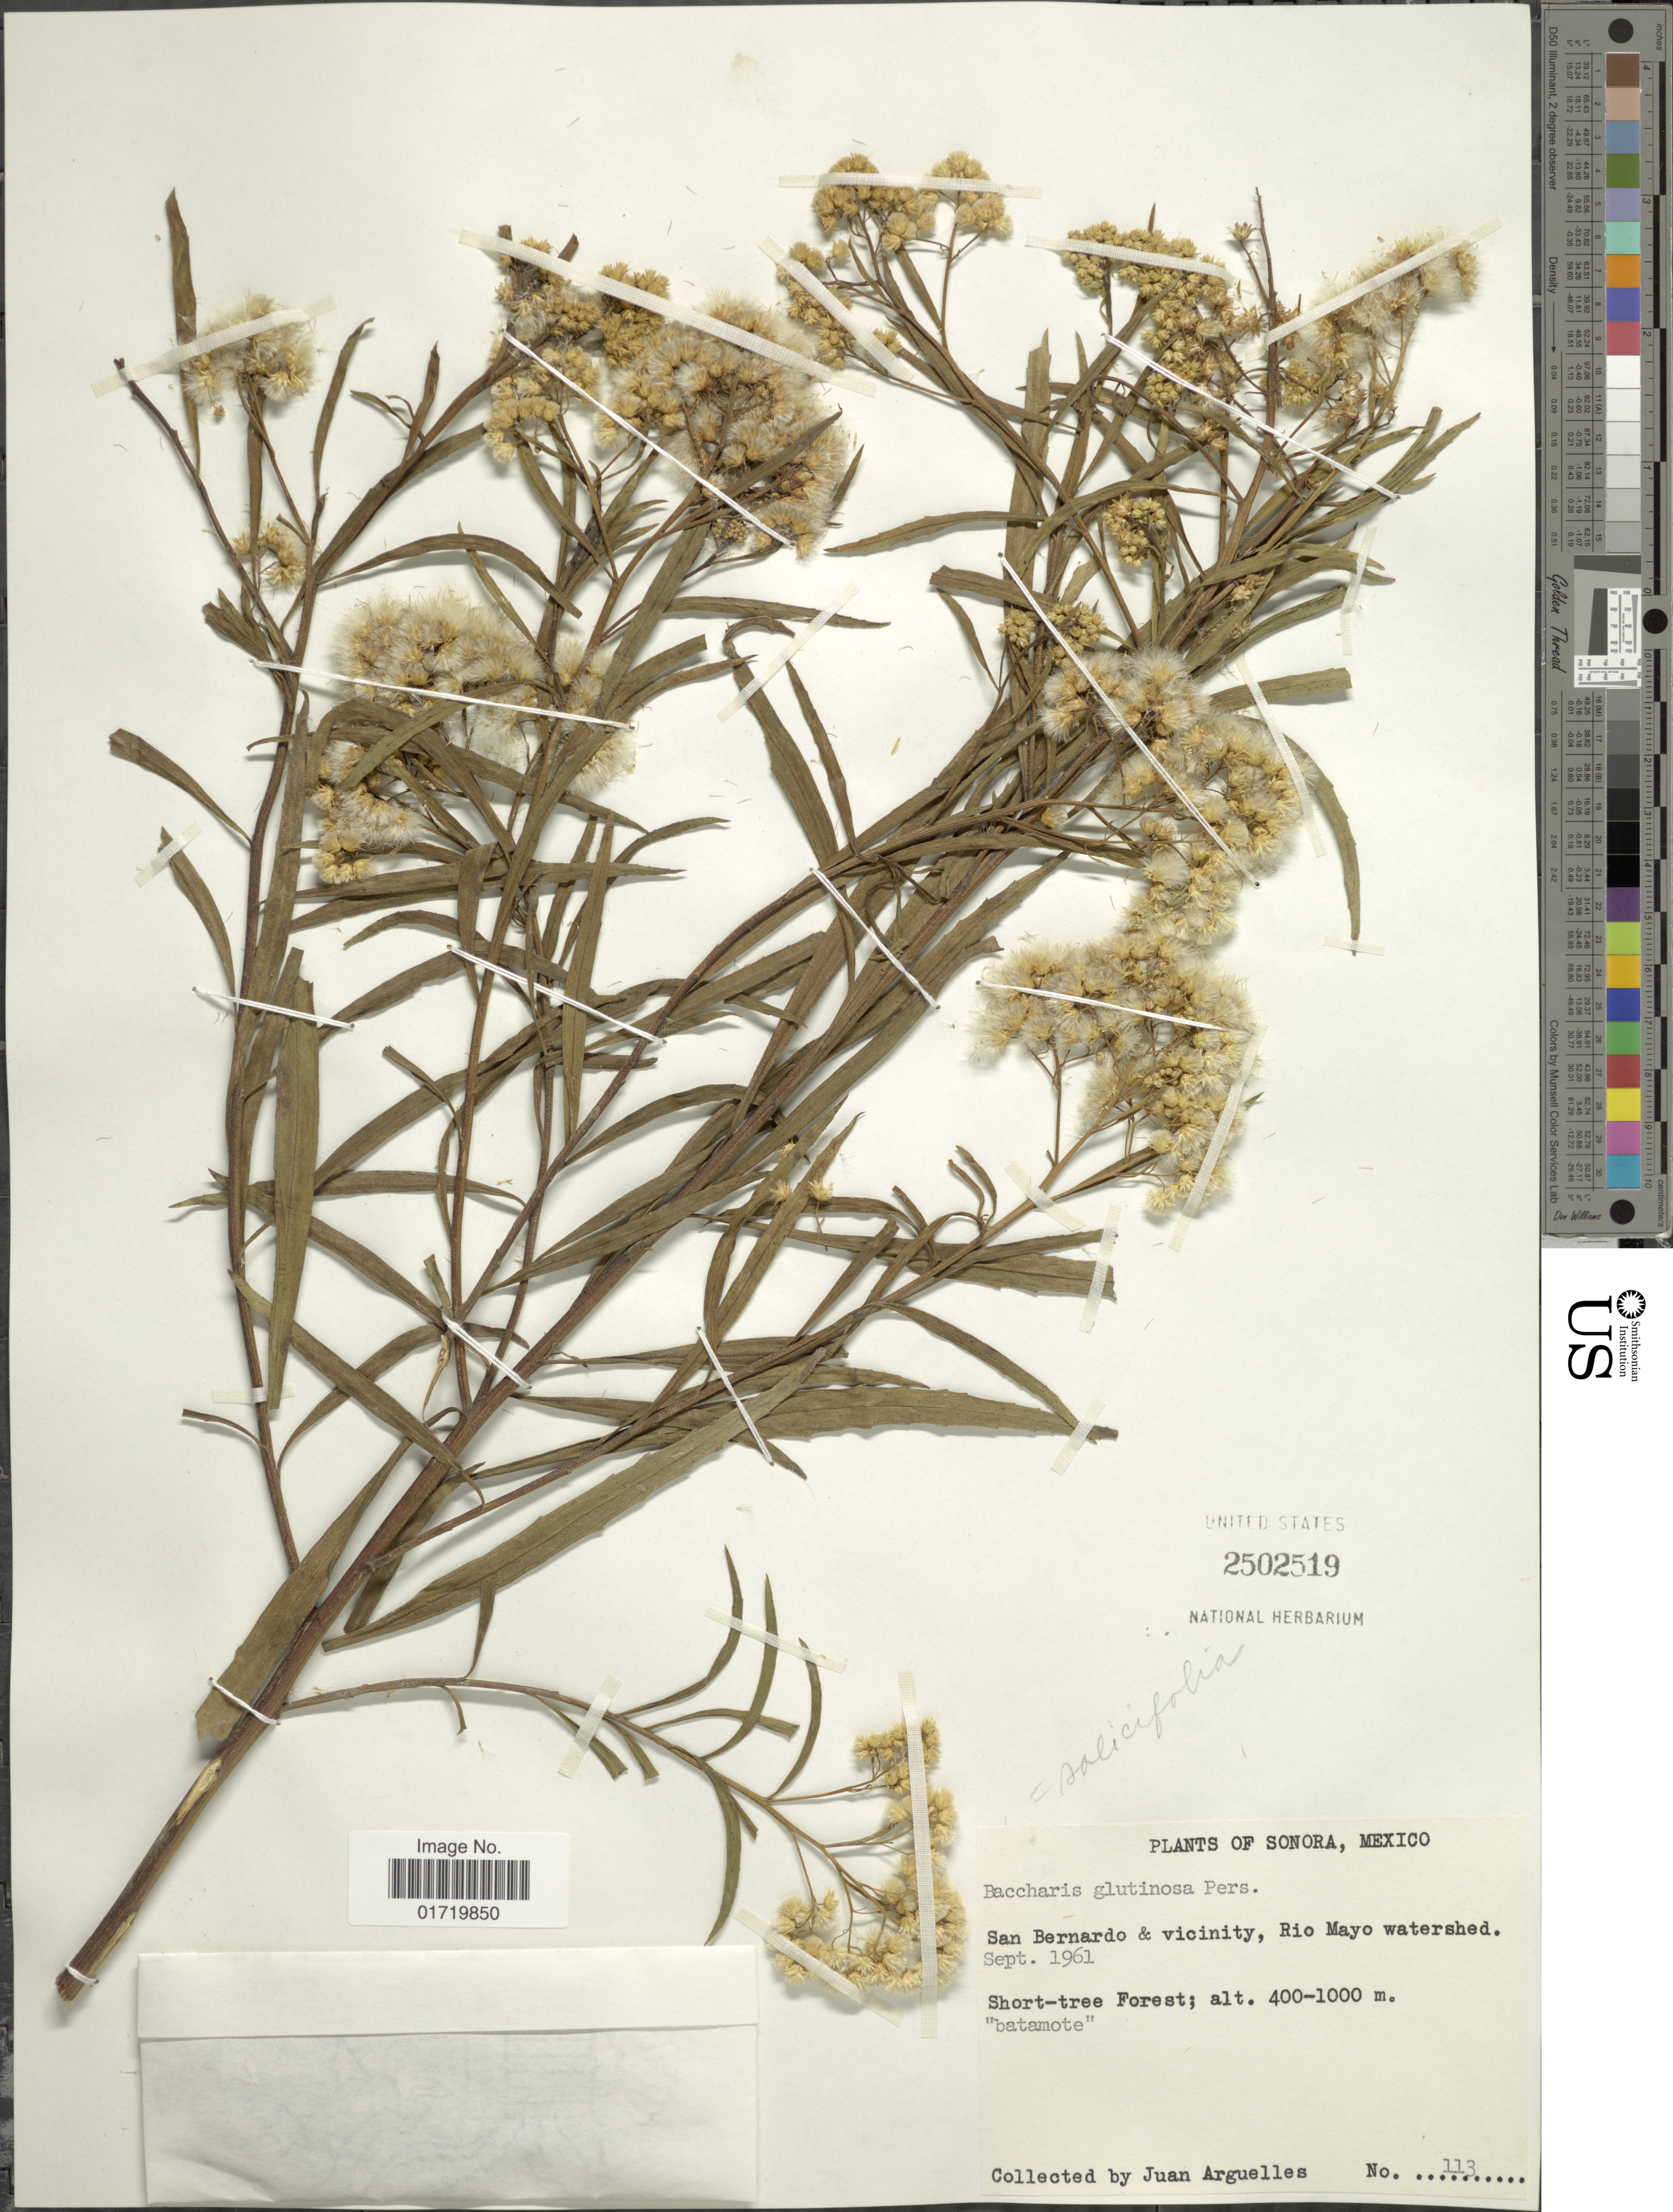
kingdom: Plantae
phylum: Tracheophyta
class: Magnoliopsida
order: Asterales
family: Asteraceae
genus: Baccharis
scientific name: Baccharis salicifolia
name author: (Ruiz & Pav.) Pers.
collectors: J. Arguelles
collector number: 113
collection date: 1961-09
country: Mexico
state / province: Sonora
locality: San Bernardo & vicinity, Rio Mayo watershed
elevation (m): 400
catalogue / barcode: US 2502519